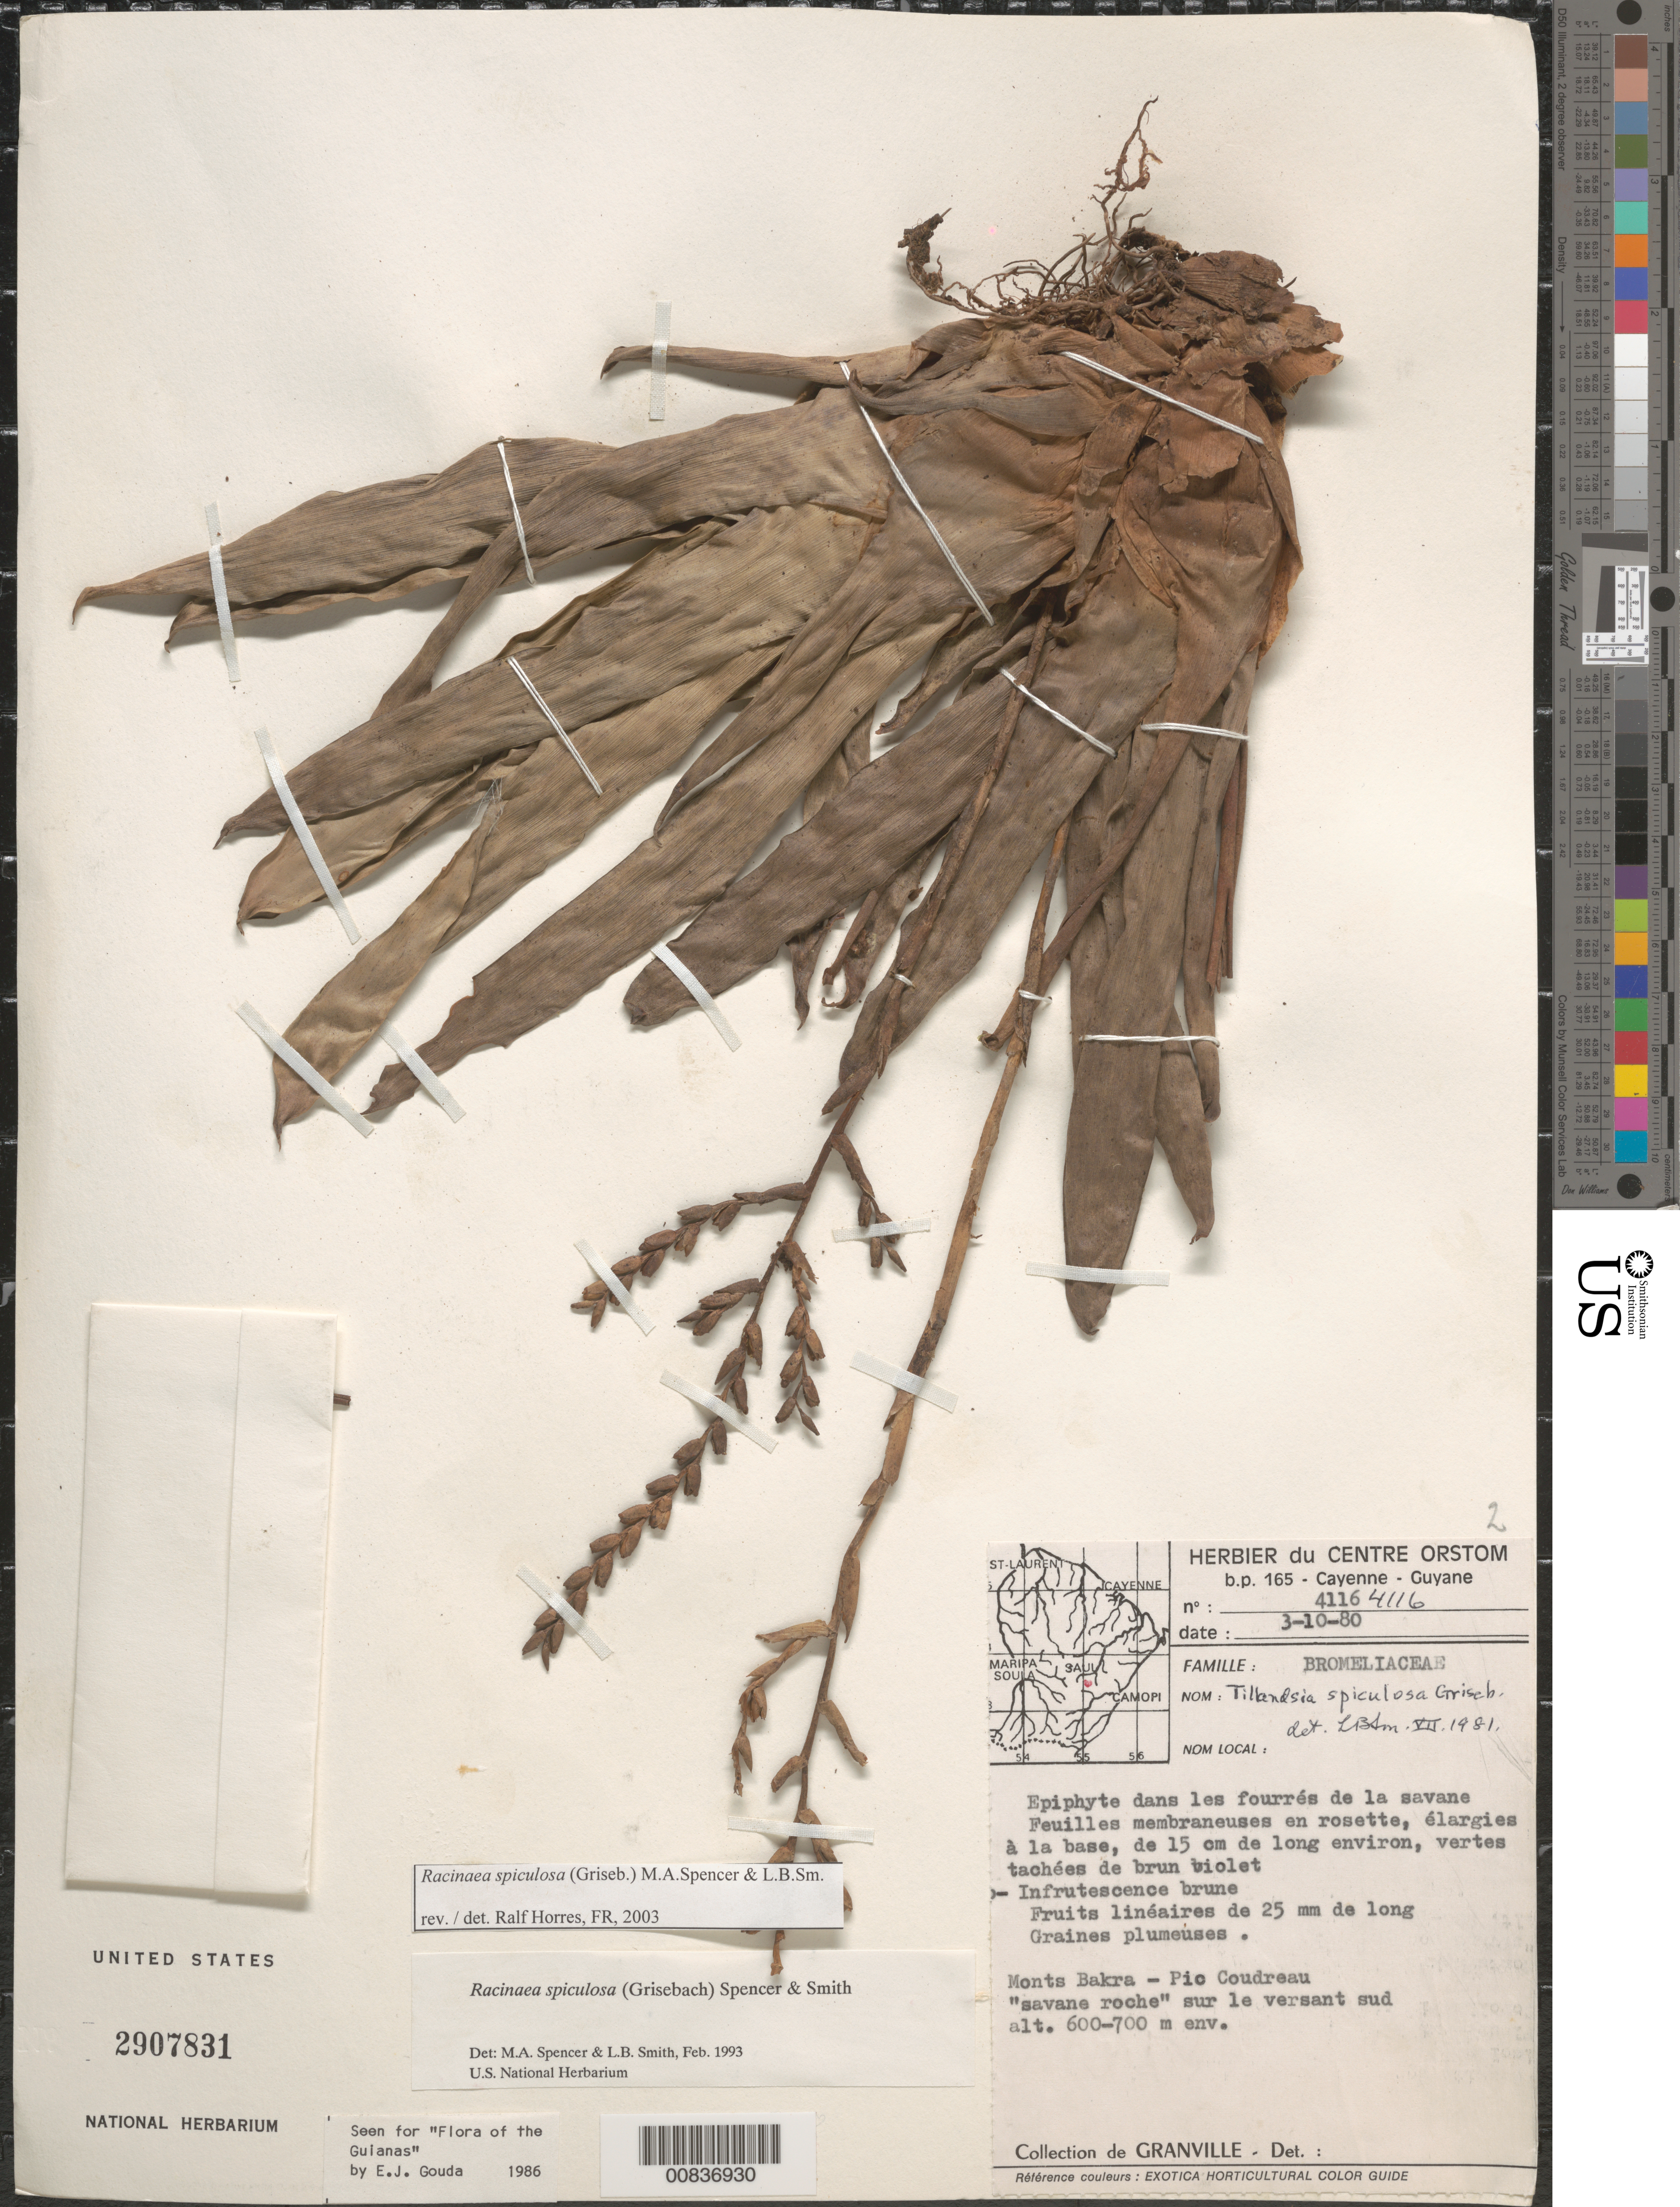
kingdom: Plantae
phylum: Tracheophyta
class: Liliopsida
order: Poales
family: Bromeliaceae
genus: Racinaea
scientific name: Racinaea spiculosa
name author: (Griseb.) M.A. Spencer & L.B. Sm.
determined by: Horres, R.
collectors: J.-J. de Granville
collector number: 4116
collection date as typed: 3-Oct-80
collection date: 1980-10-03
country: French Guiana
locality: Monts Bakra, Pic Coudreau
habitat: Fourrés de la savane; "savane roche" sur le versant sud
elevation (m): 600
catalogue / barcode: US 2907831